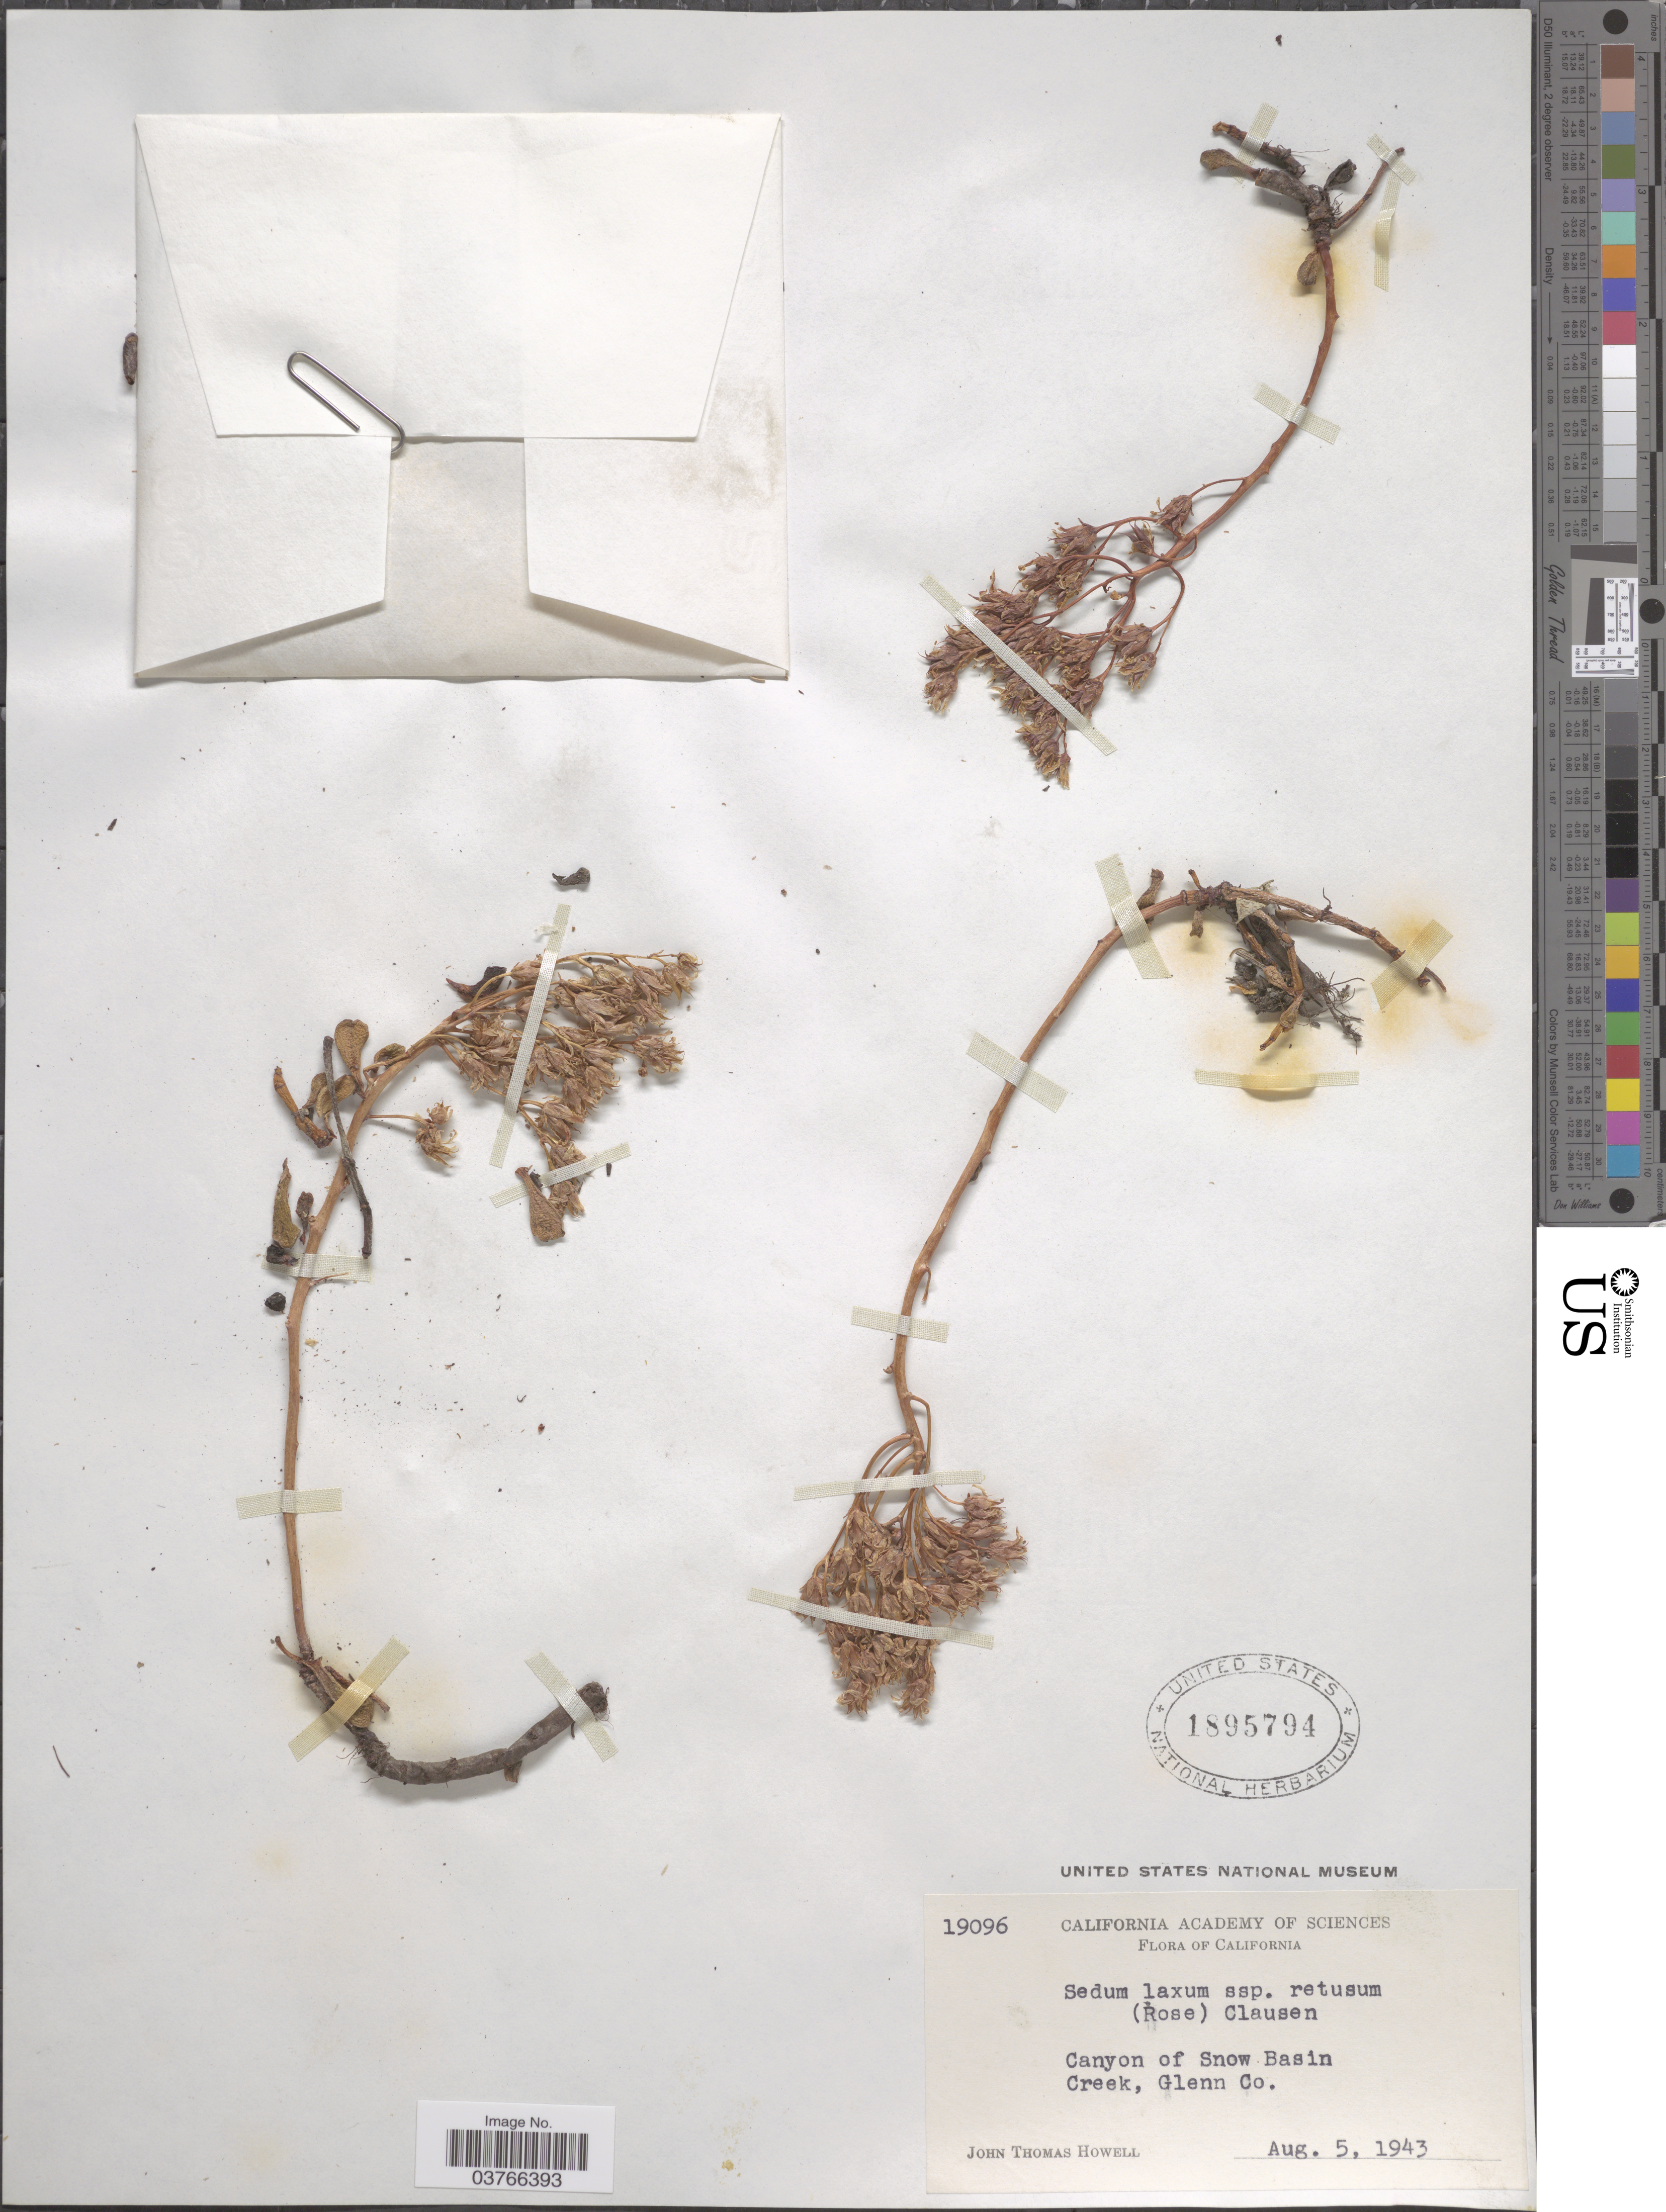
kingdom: Plantae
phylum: Tracheophyta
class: Magnoliopsida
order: Saxifragales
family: Crassulaceae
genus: Sedum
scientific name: Sedum laxum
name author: (Britton) A. Berger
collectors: J. T. Howell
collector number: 19096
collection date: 1943-08-05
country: United States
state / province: California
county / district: Glenn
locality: Canyon of Snow Basin Creek, Glenn Co.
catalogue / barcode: US 1895794